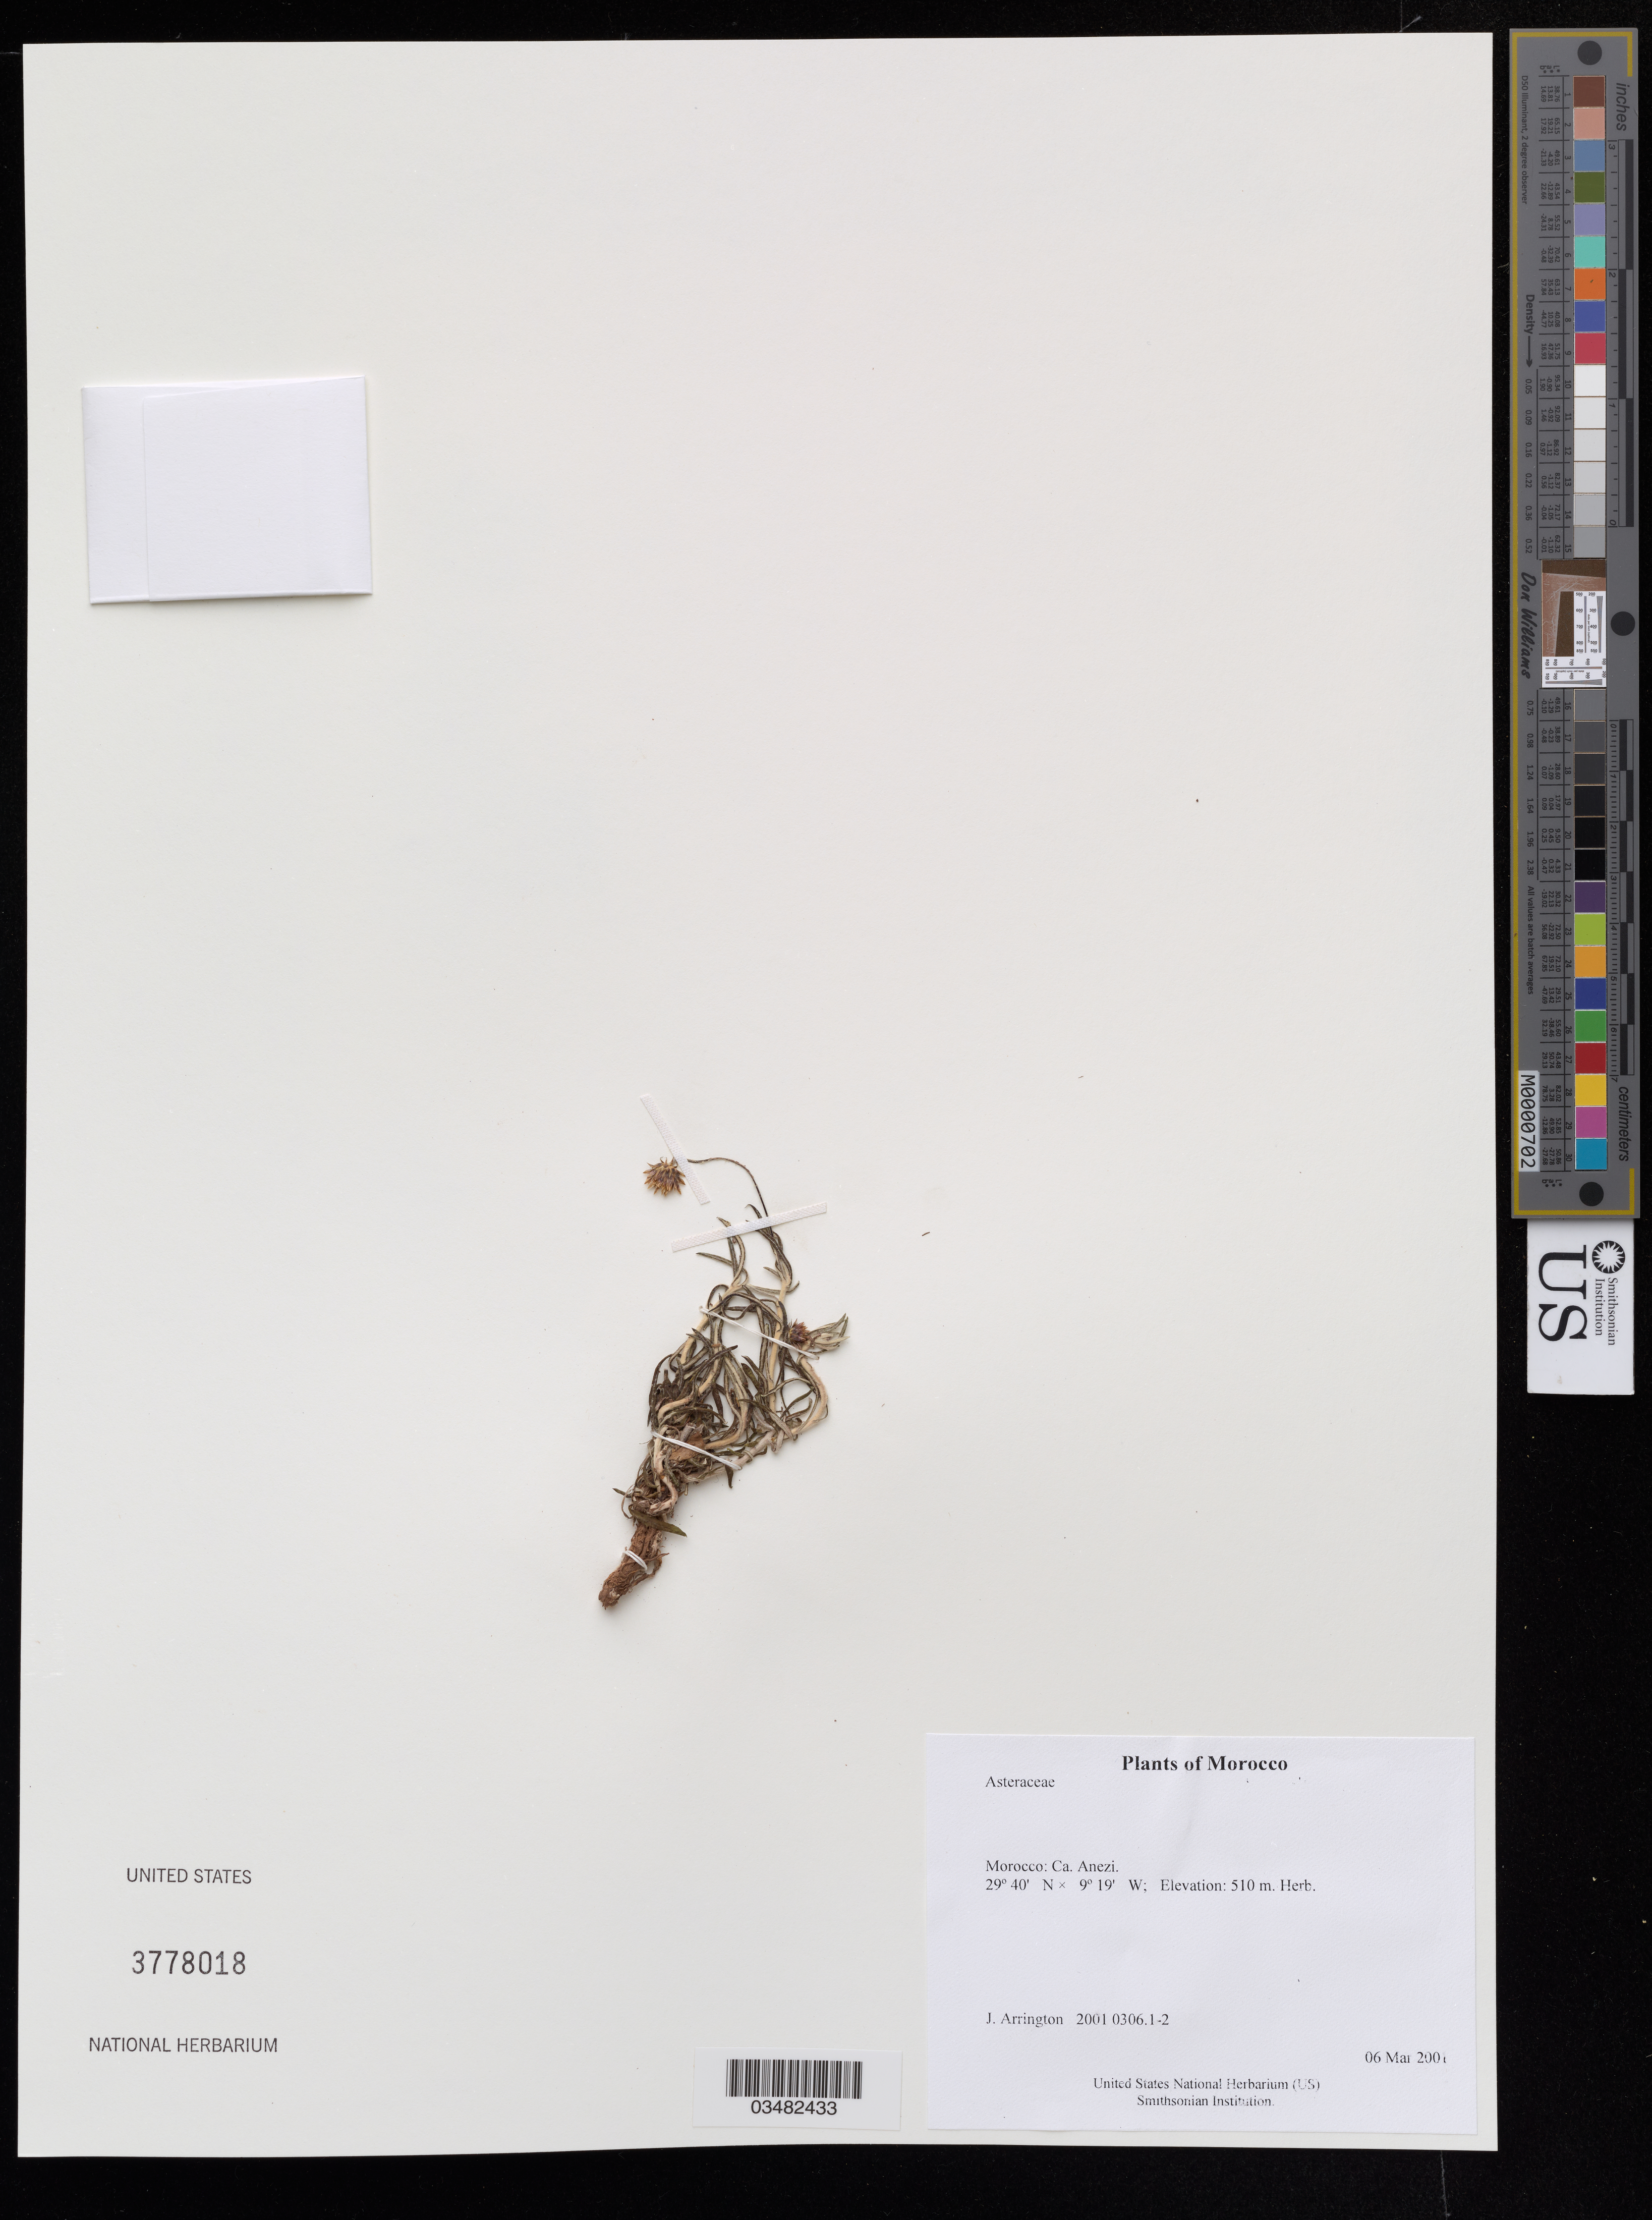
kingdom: Plantae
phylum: Tracheophyta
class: Magnoliopsida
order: Asterales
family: Asteraceae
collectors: J. Arrington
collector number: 2001 0306.1-2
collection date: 2001-03-06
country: Morocco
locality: Ca. Anezi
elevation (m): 510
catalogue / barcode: US 3778018